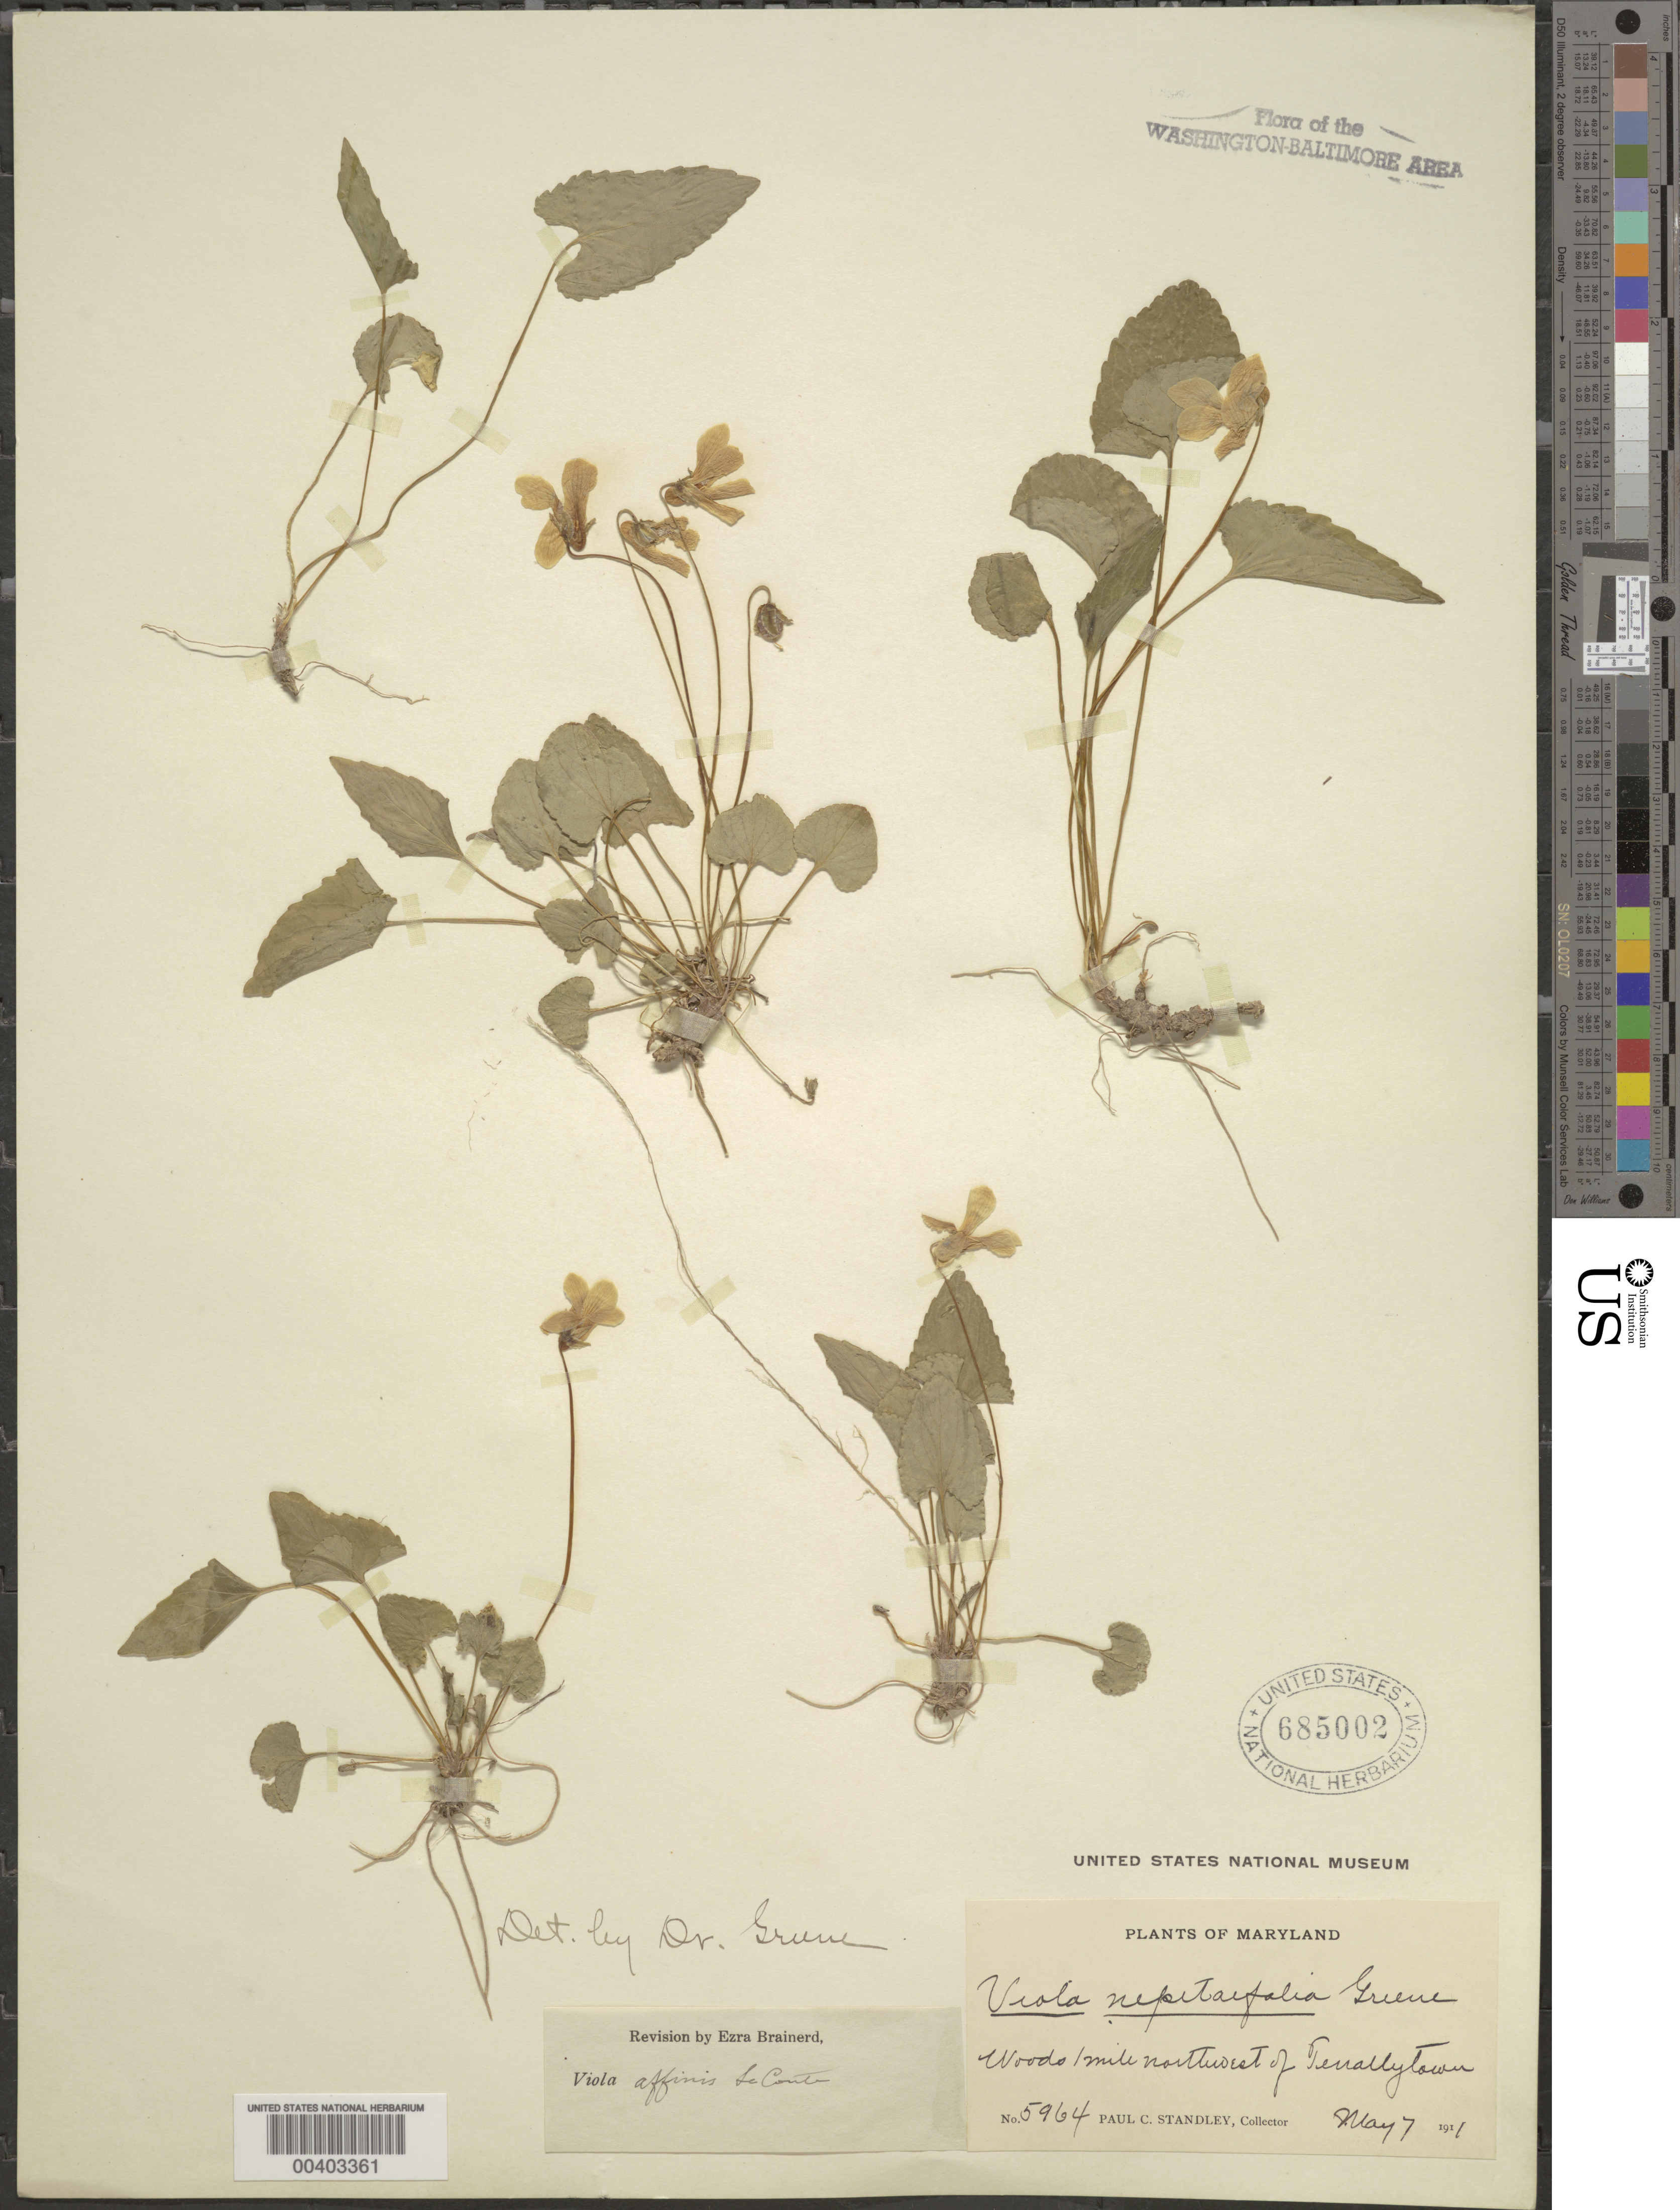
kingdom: Plantae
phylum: Tracheophyta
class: Magnoliopsida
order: Malpighiales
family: Violaceae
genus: Viola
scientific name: Viola sororia var. affinis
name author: (LeConte) McKinney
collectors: P. C. Standley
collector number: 5964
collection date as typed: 07 May 1911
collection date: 1911-05-07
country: United States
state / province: Maryland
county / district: Montgomery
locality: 1 mi. NW of Tenallytown [Tenleytown].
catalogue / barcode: US 685002